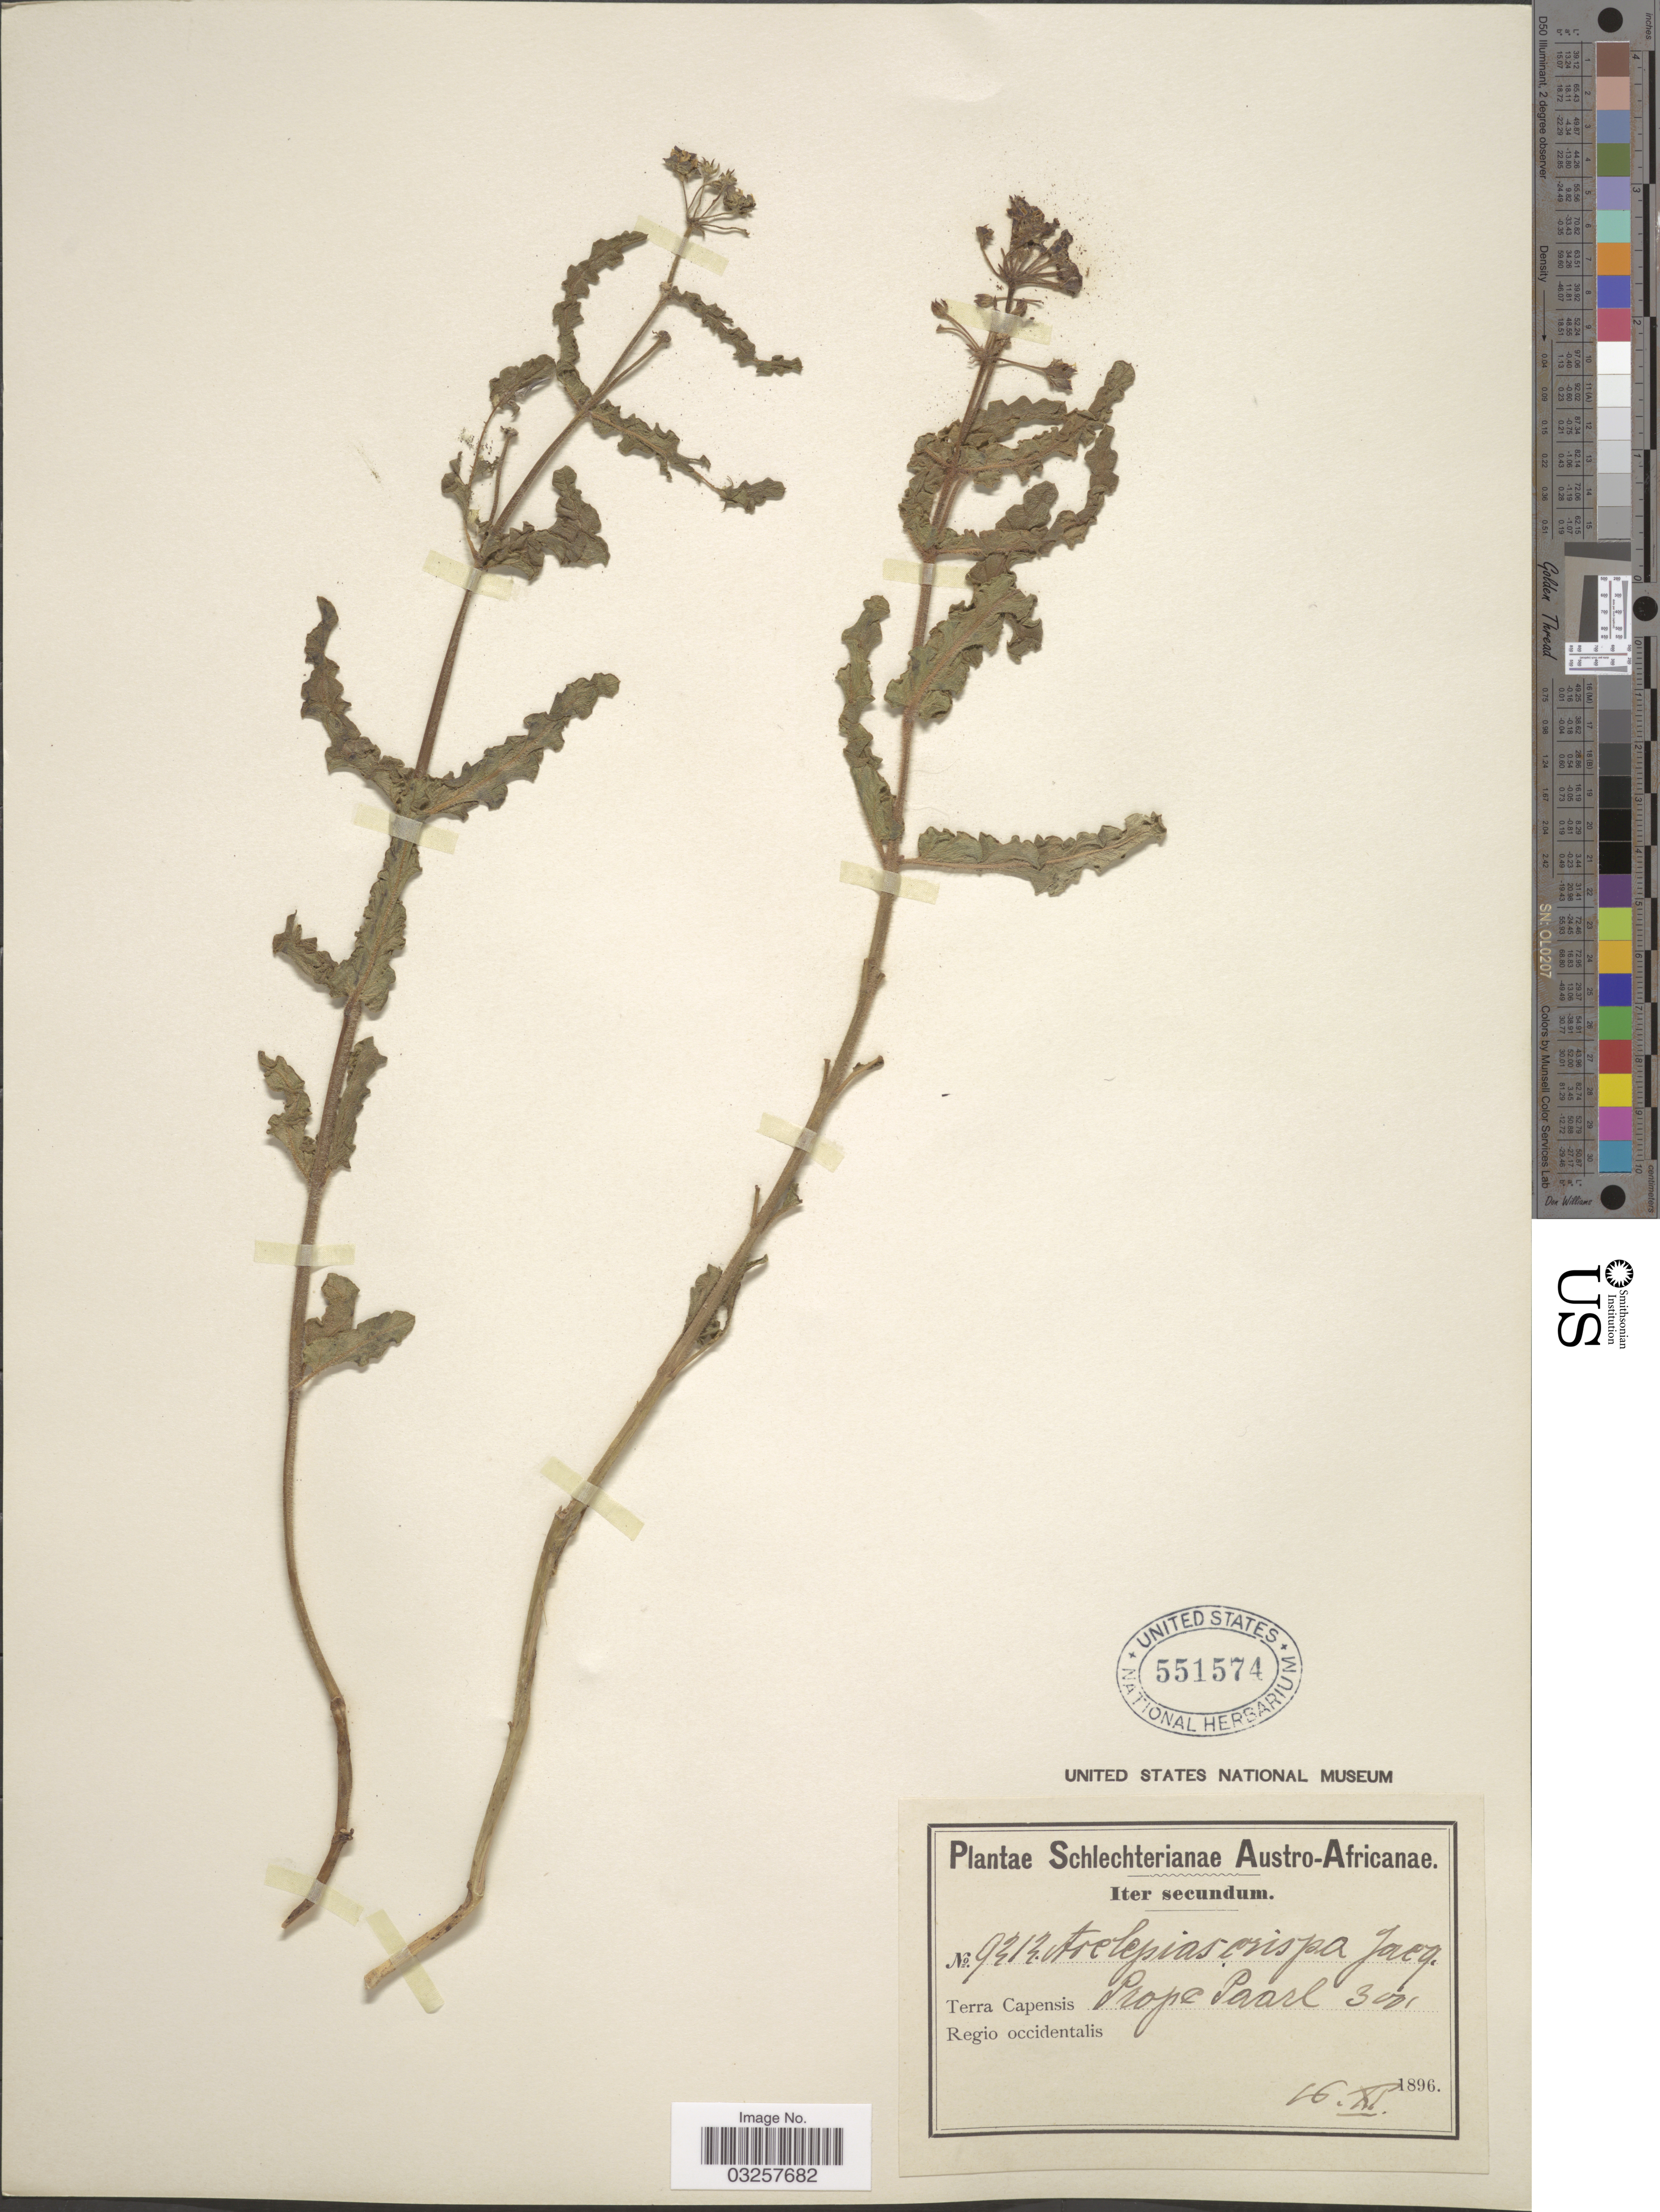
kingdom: Plantae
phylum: Tracheophyta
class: Magnoliopsida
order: Gentianales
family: Apocynaceae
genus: Asclepias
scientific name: Asclepias crispa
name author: P.J. Bergius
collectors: Schlechter, --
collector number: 9212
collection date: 1896-11-16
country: South Africa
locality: Austro-Africanae. Terra Capensis. Prope Paarl. Regio occidentalis.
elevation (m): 91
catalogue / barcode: US 551574